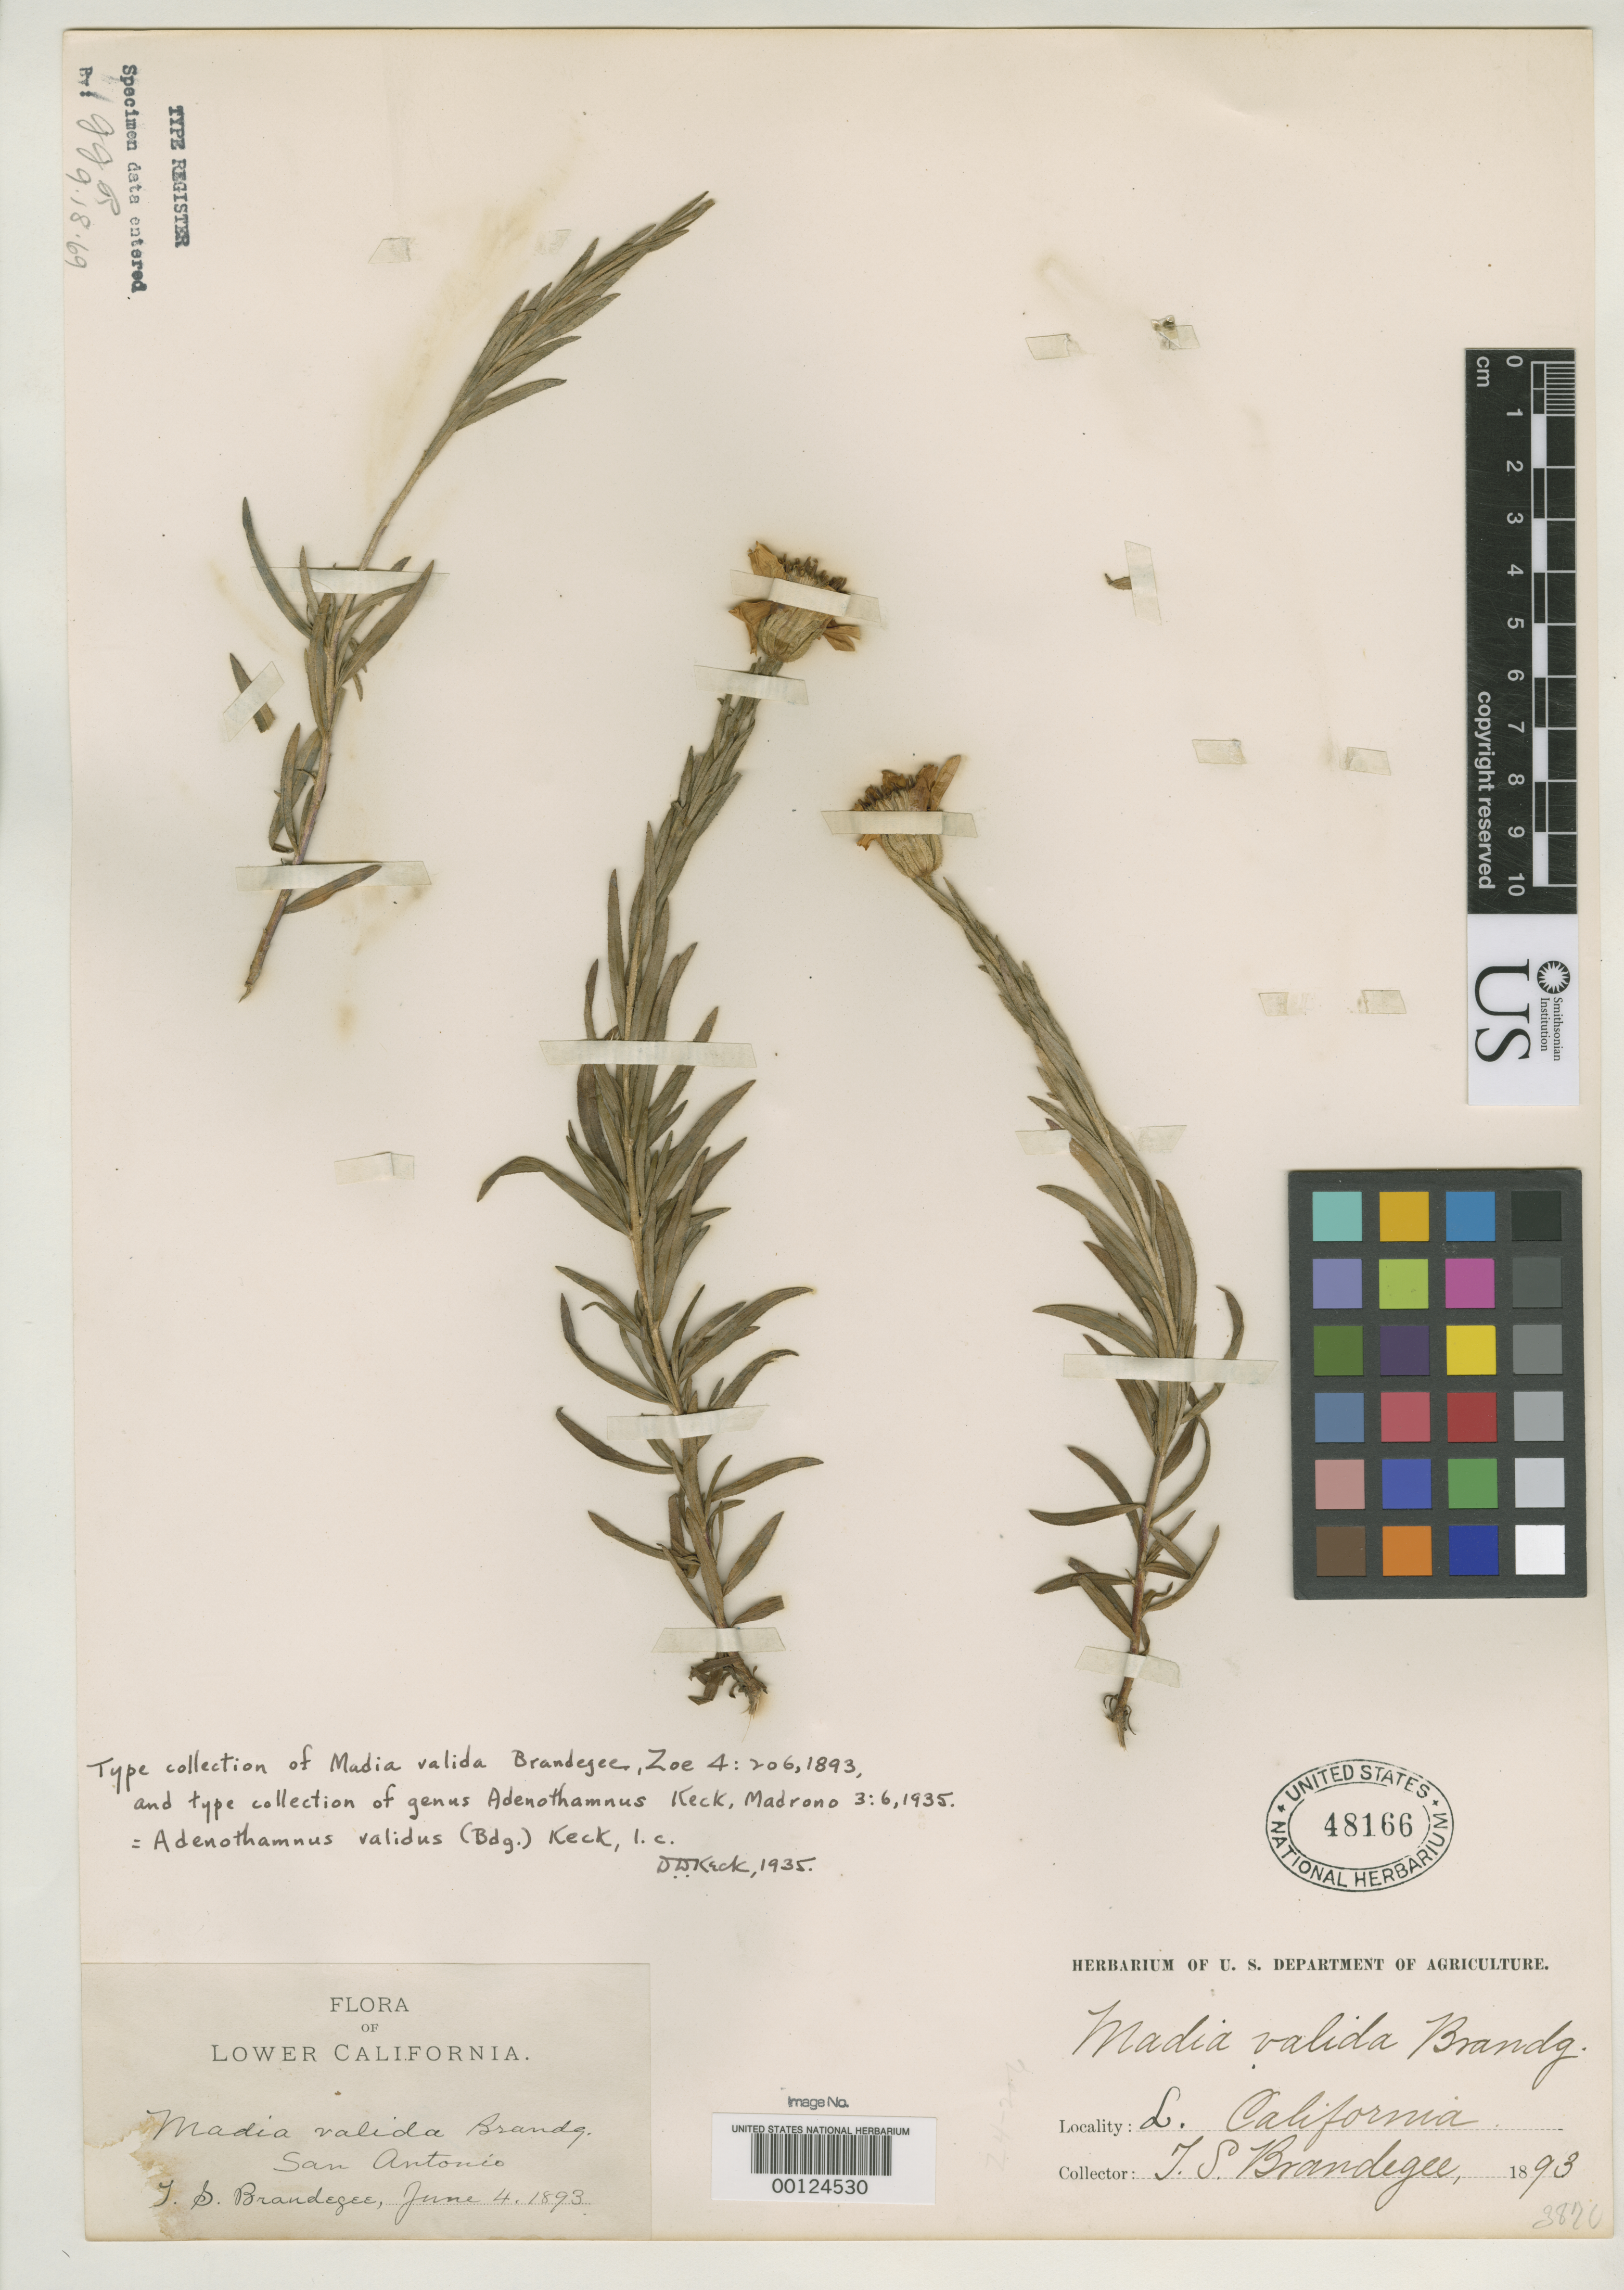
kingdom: Plantae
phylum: Tracheophyta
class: Magnoliopsida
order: Asterales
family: Asteraceae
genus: Madia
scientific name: Madia valida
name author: Brandegee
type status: Isotype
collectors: T. S. Brandegee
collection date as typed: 04 Jun 1893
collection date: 1893-06-04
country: Mexico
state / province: Baja California Norte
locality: San Antonio, between Tia Juana and Ensenada.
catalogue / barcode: US 48166